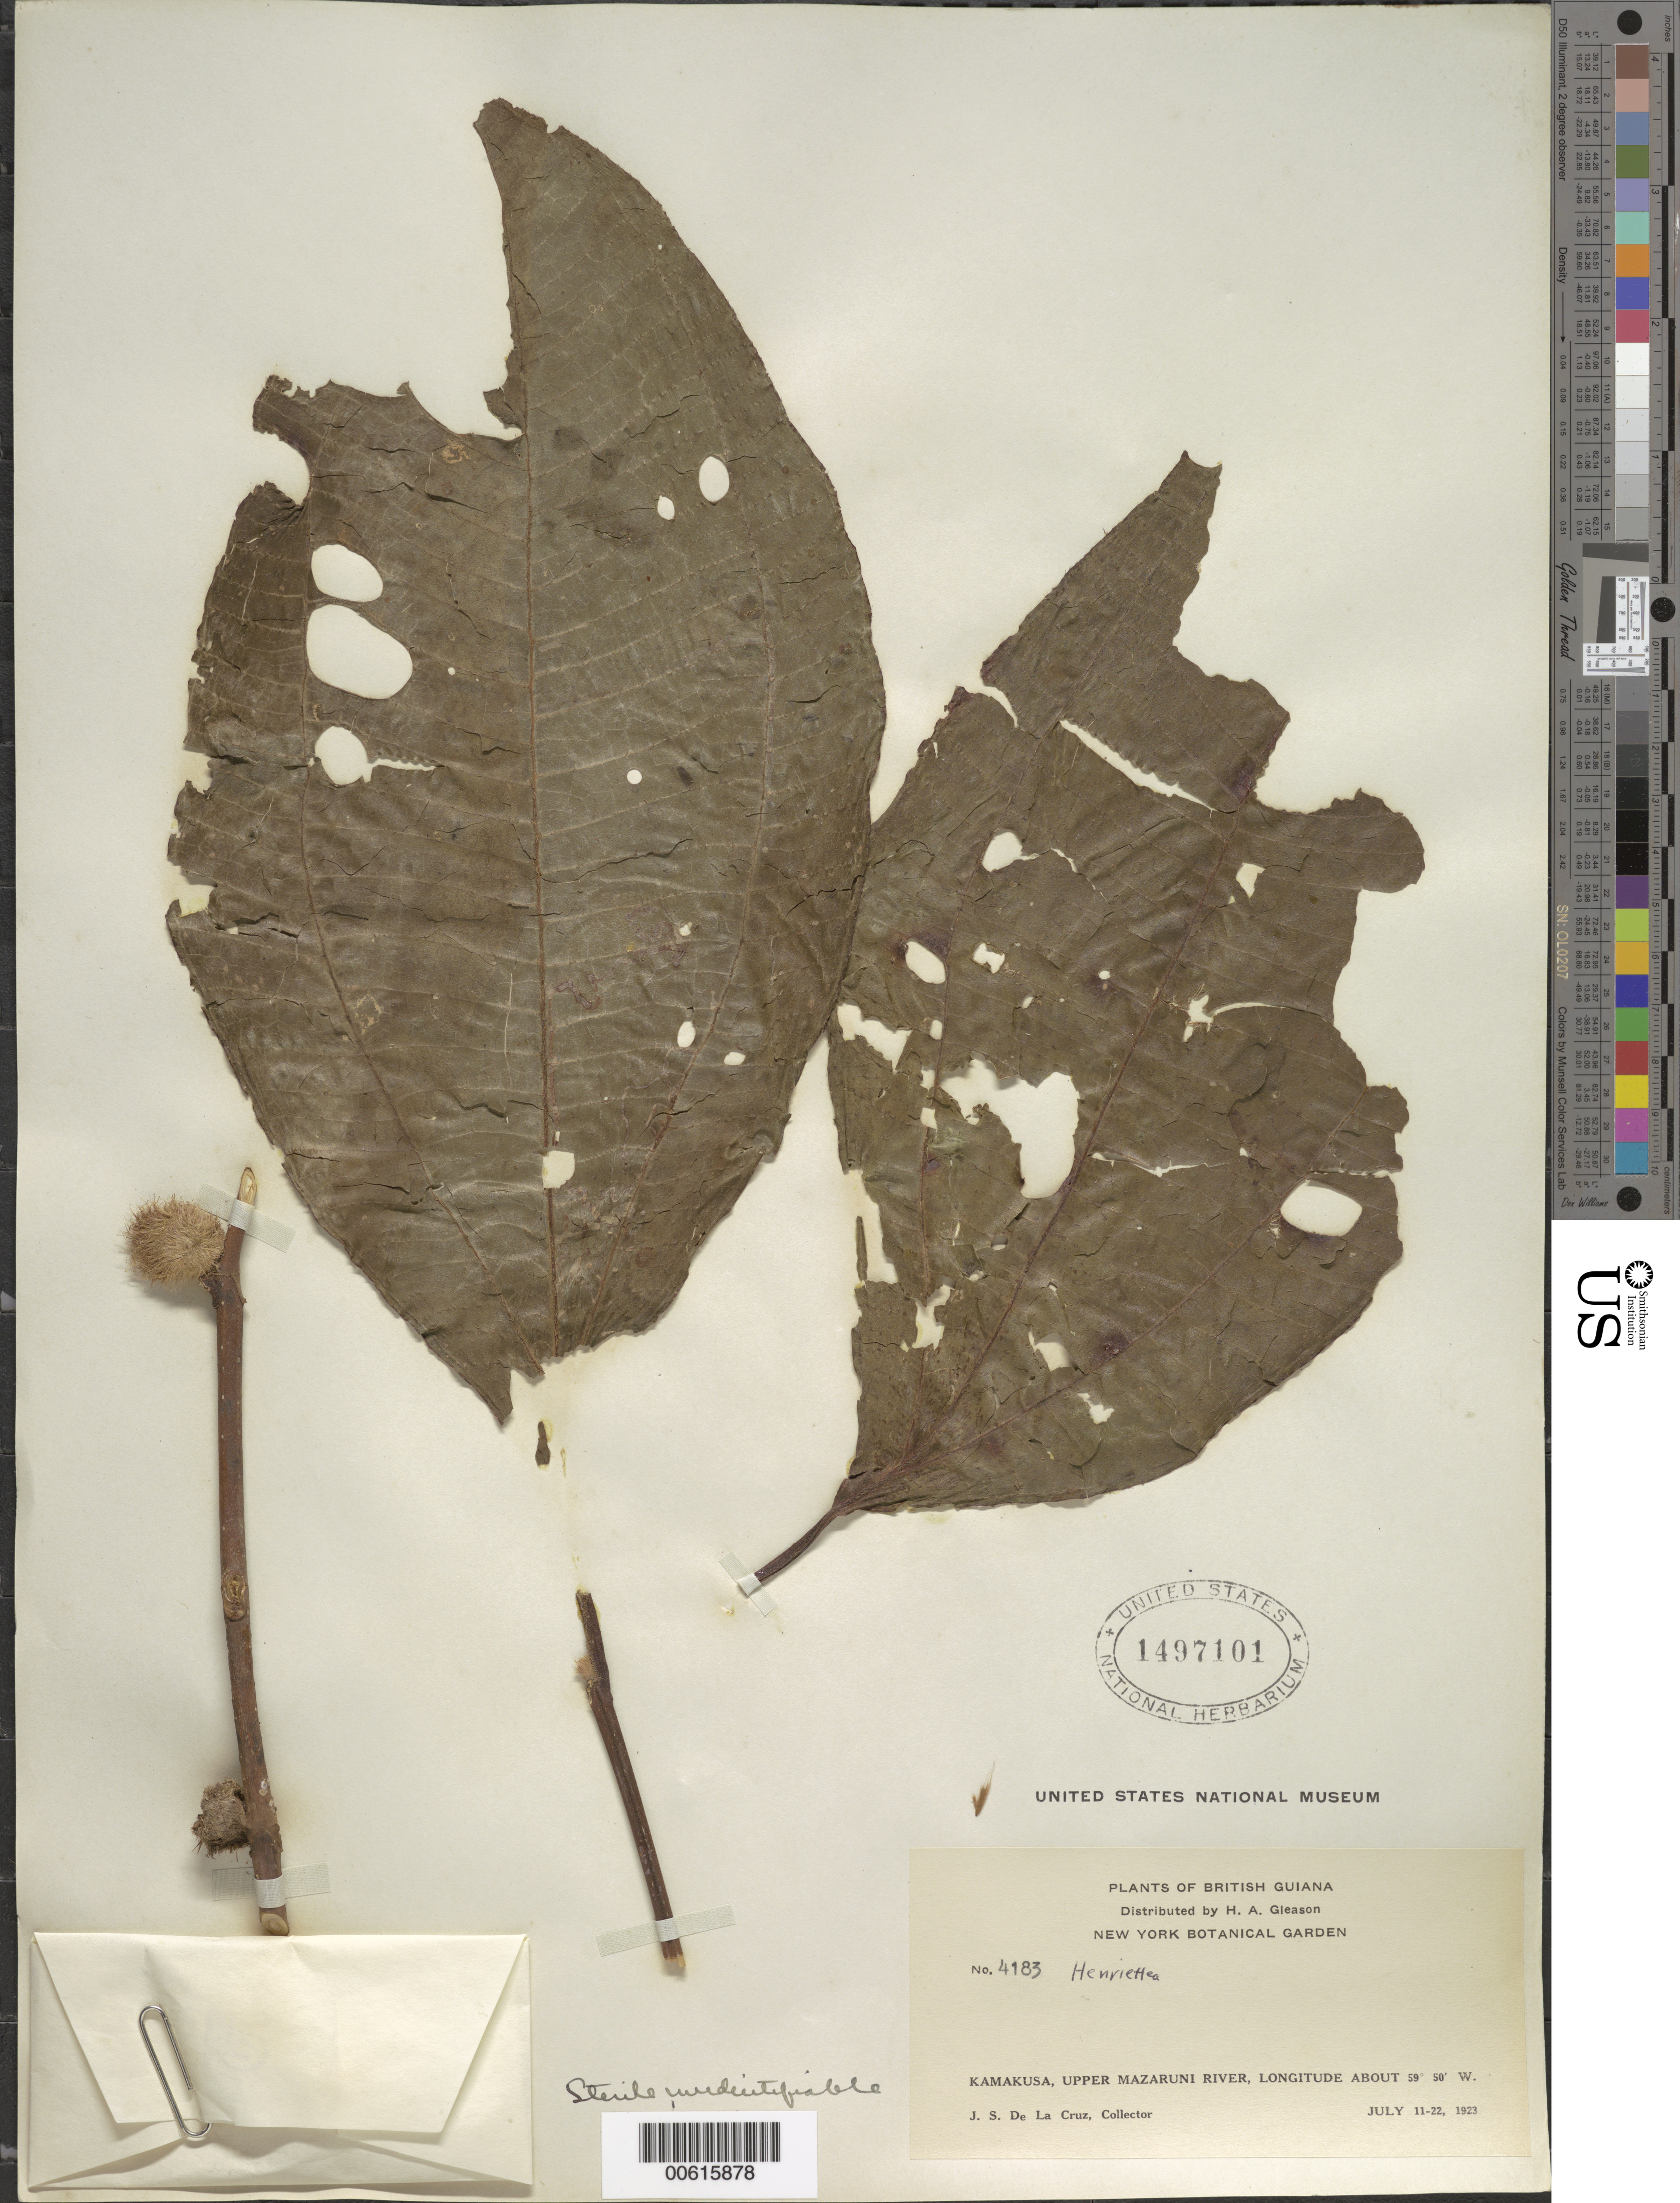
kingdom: Plantae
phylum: Tracheophyta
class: Magnoliopsida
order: Myrtales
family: Melastomataceae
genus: Henriettea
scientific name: Henriettea sp.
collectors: J. S. de la Cruz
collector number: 4183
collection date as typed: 11-Jul-23 to 22-Jul-23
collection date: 1923-07-11/1923-07-22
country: Guyana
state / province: Cuyuni-Mazaruni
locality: Kamakusa, Upper Mazaruni R.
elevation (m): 100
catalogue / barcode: US 1497101